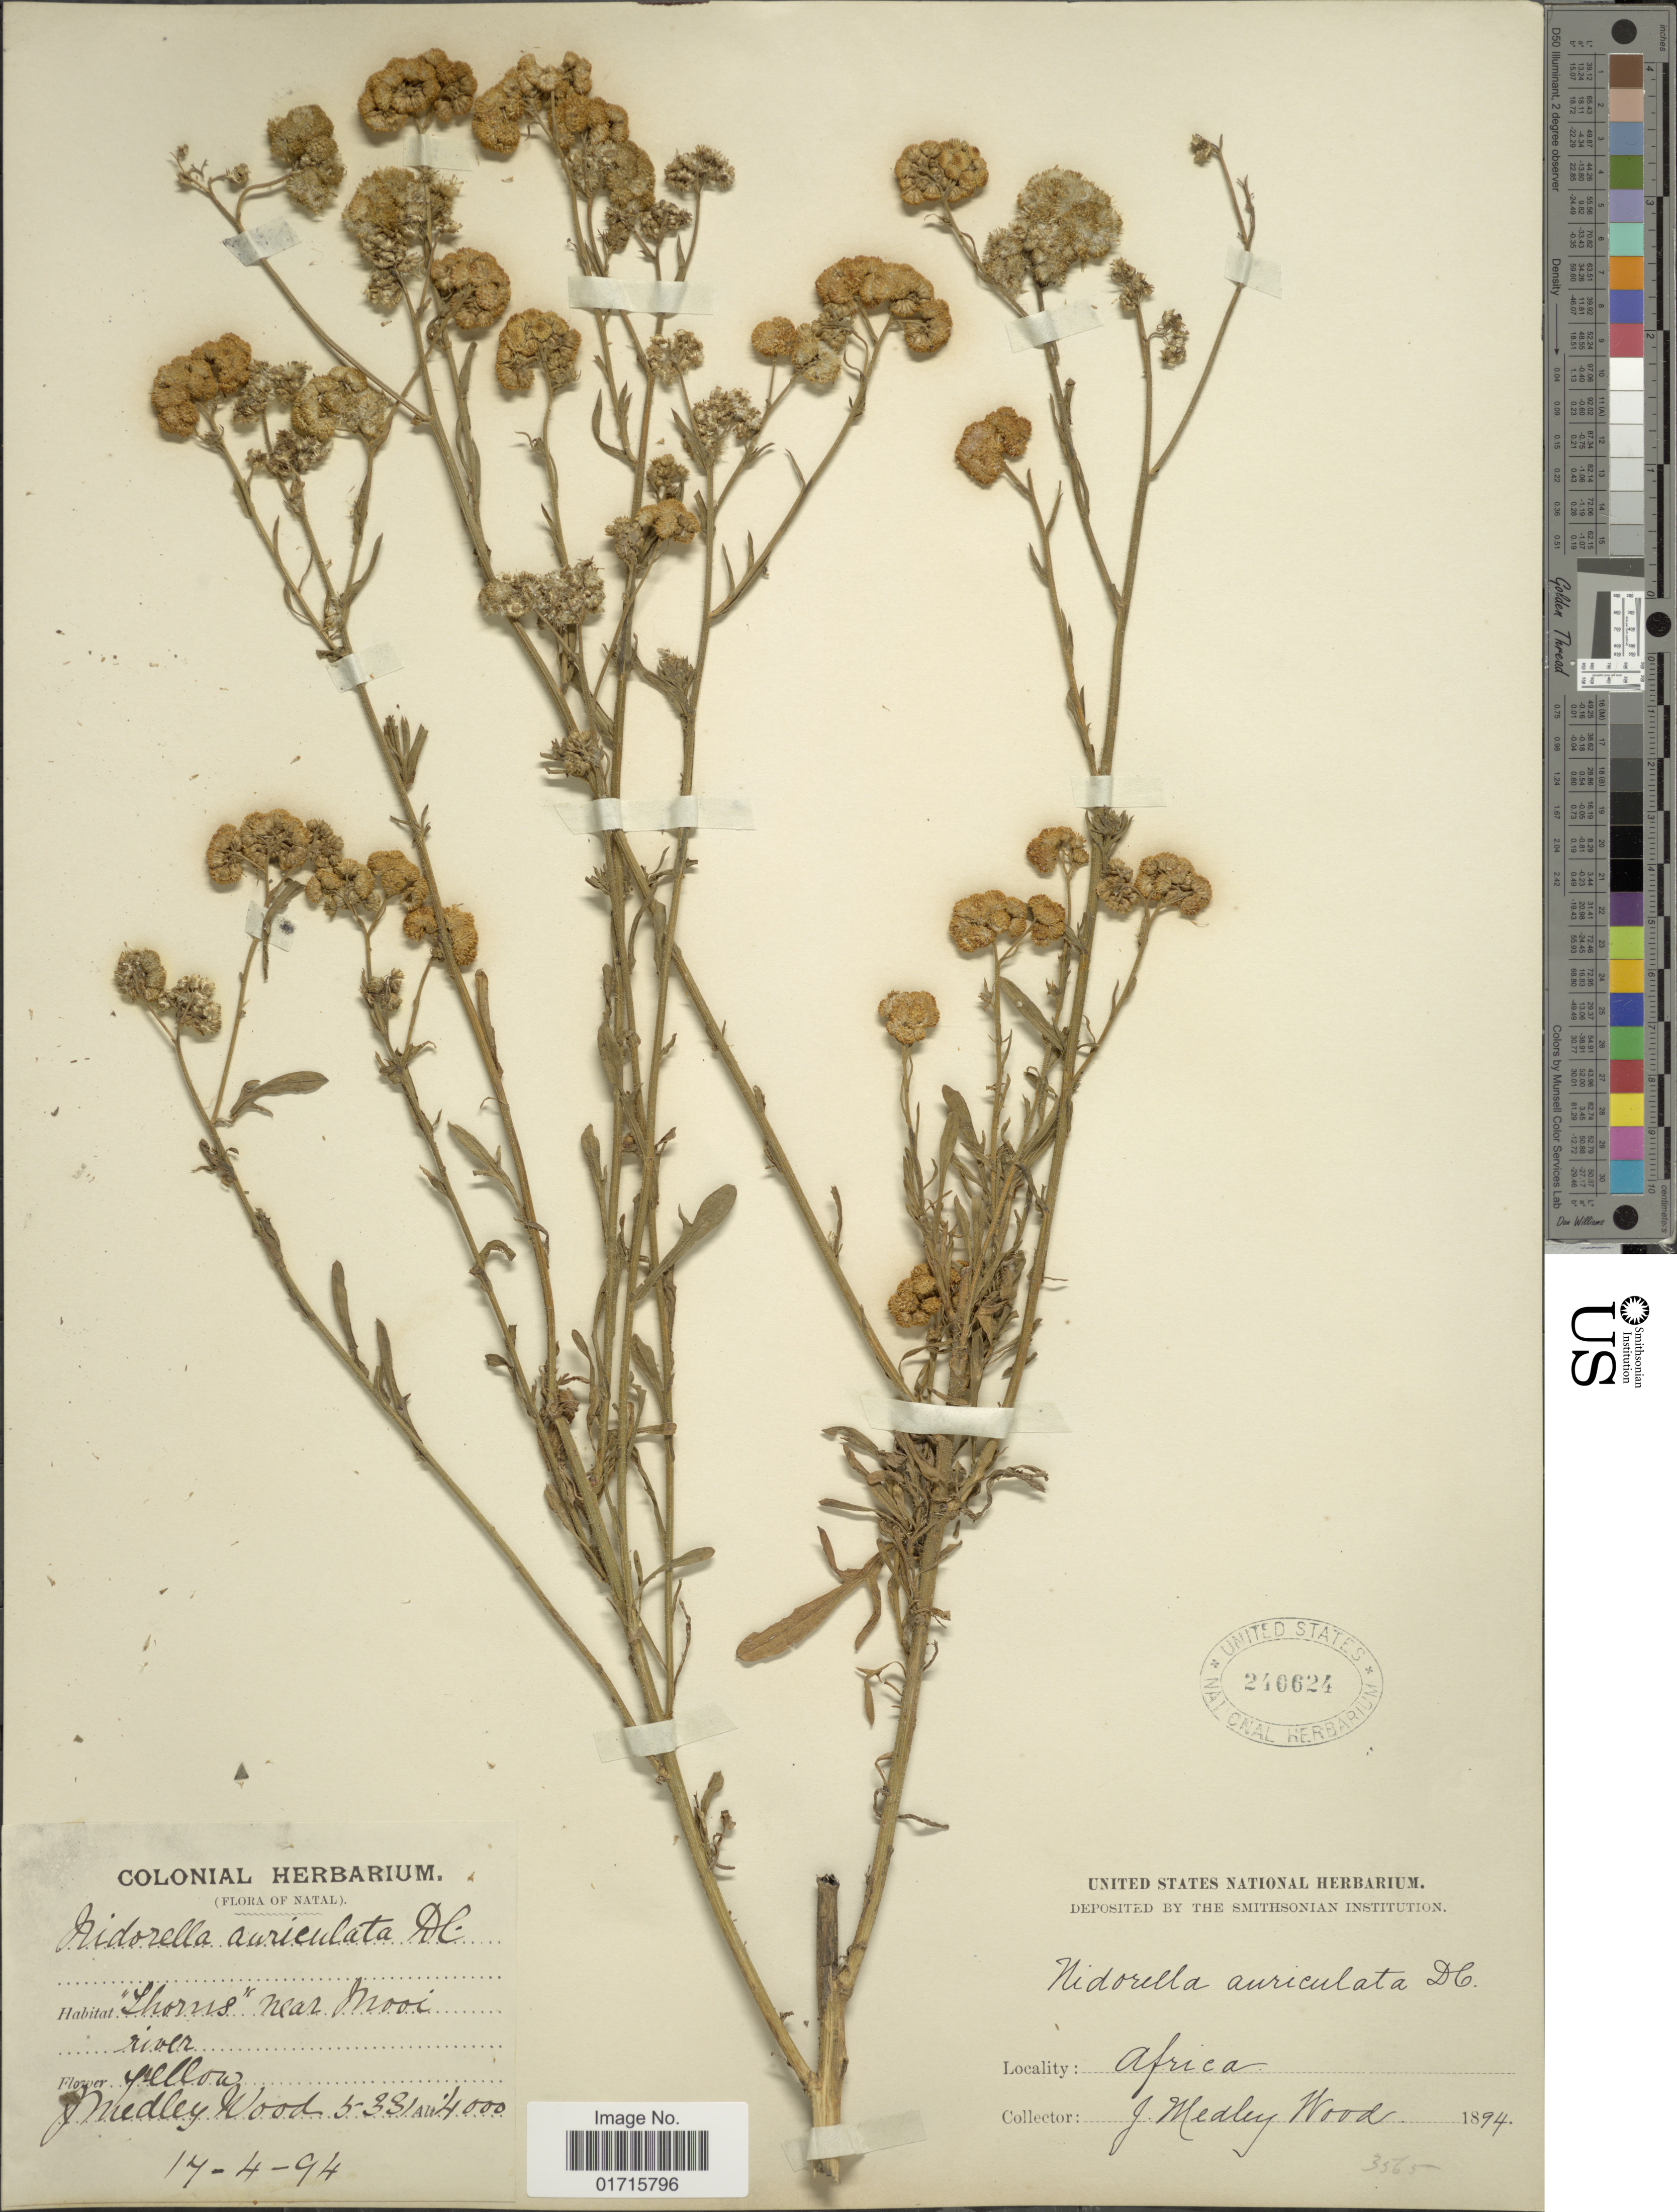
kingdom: Plantae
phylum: Tracheophyta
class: Magnoliopsida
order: Asterales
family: Asteraceae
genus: Nidorella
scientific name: Nidorella auriculata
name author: DC.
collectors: J. Medley Wood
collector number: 533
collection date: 1894-04-17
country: South Africa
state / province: KwaZulu-Natal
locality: Natal. "Thorns" near Mooi river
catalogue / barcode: US 240624